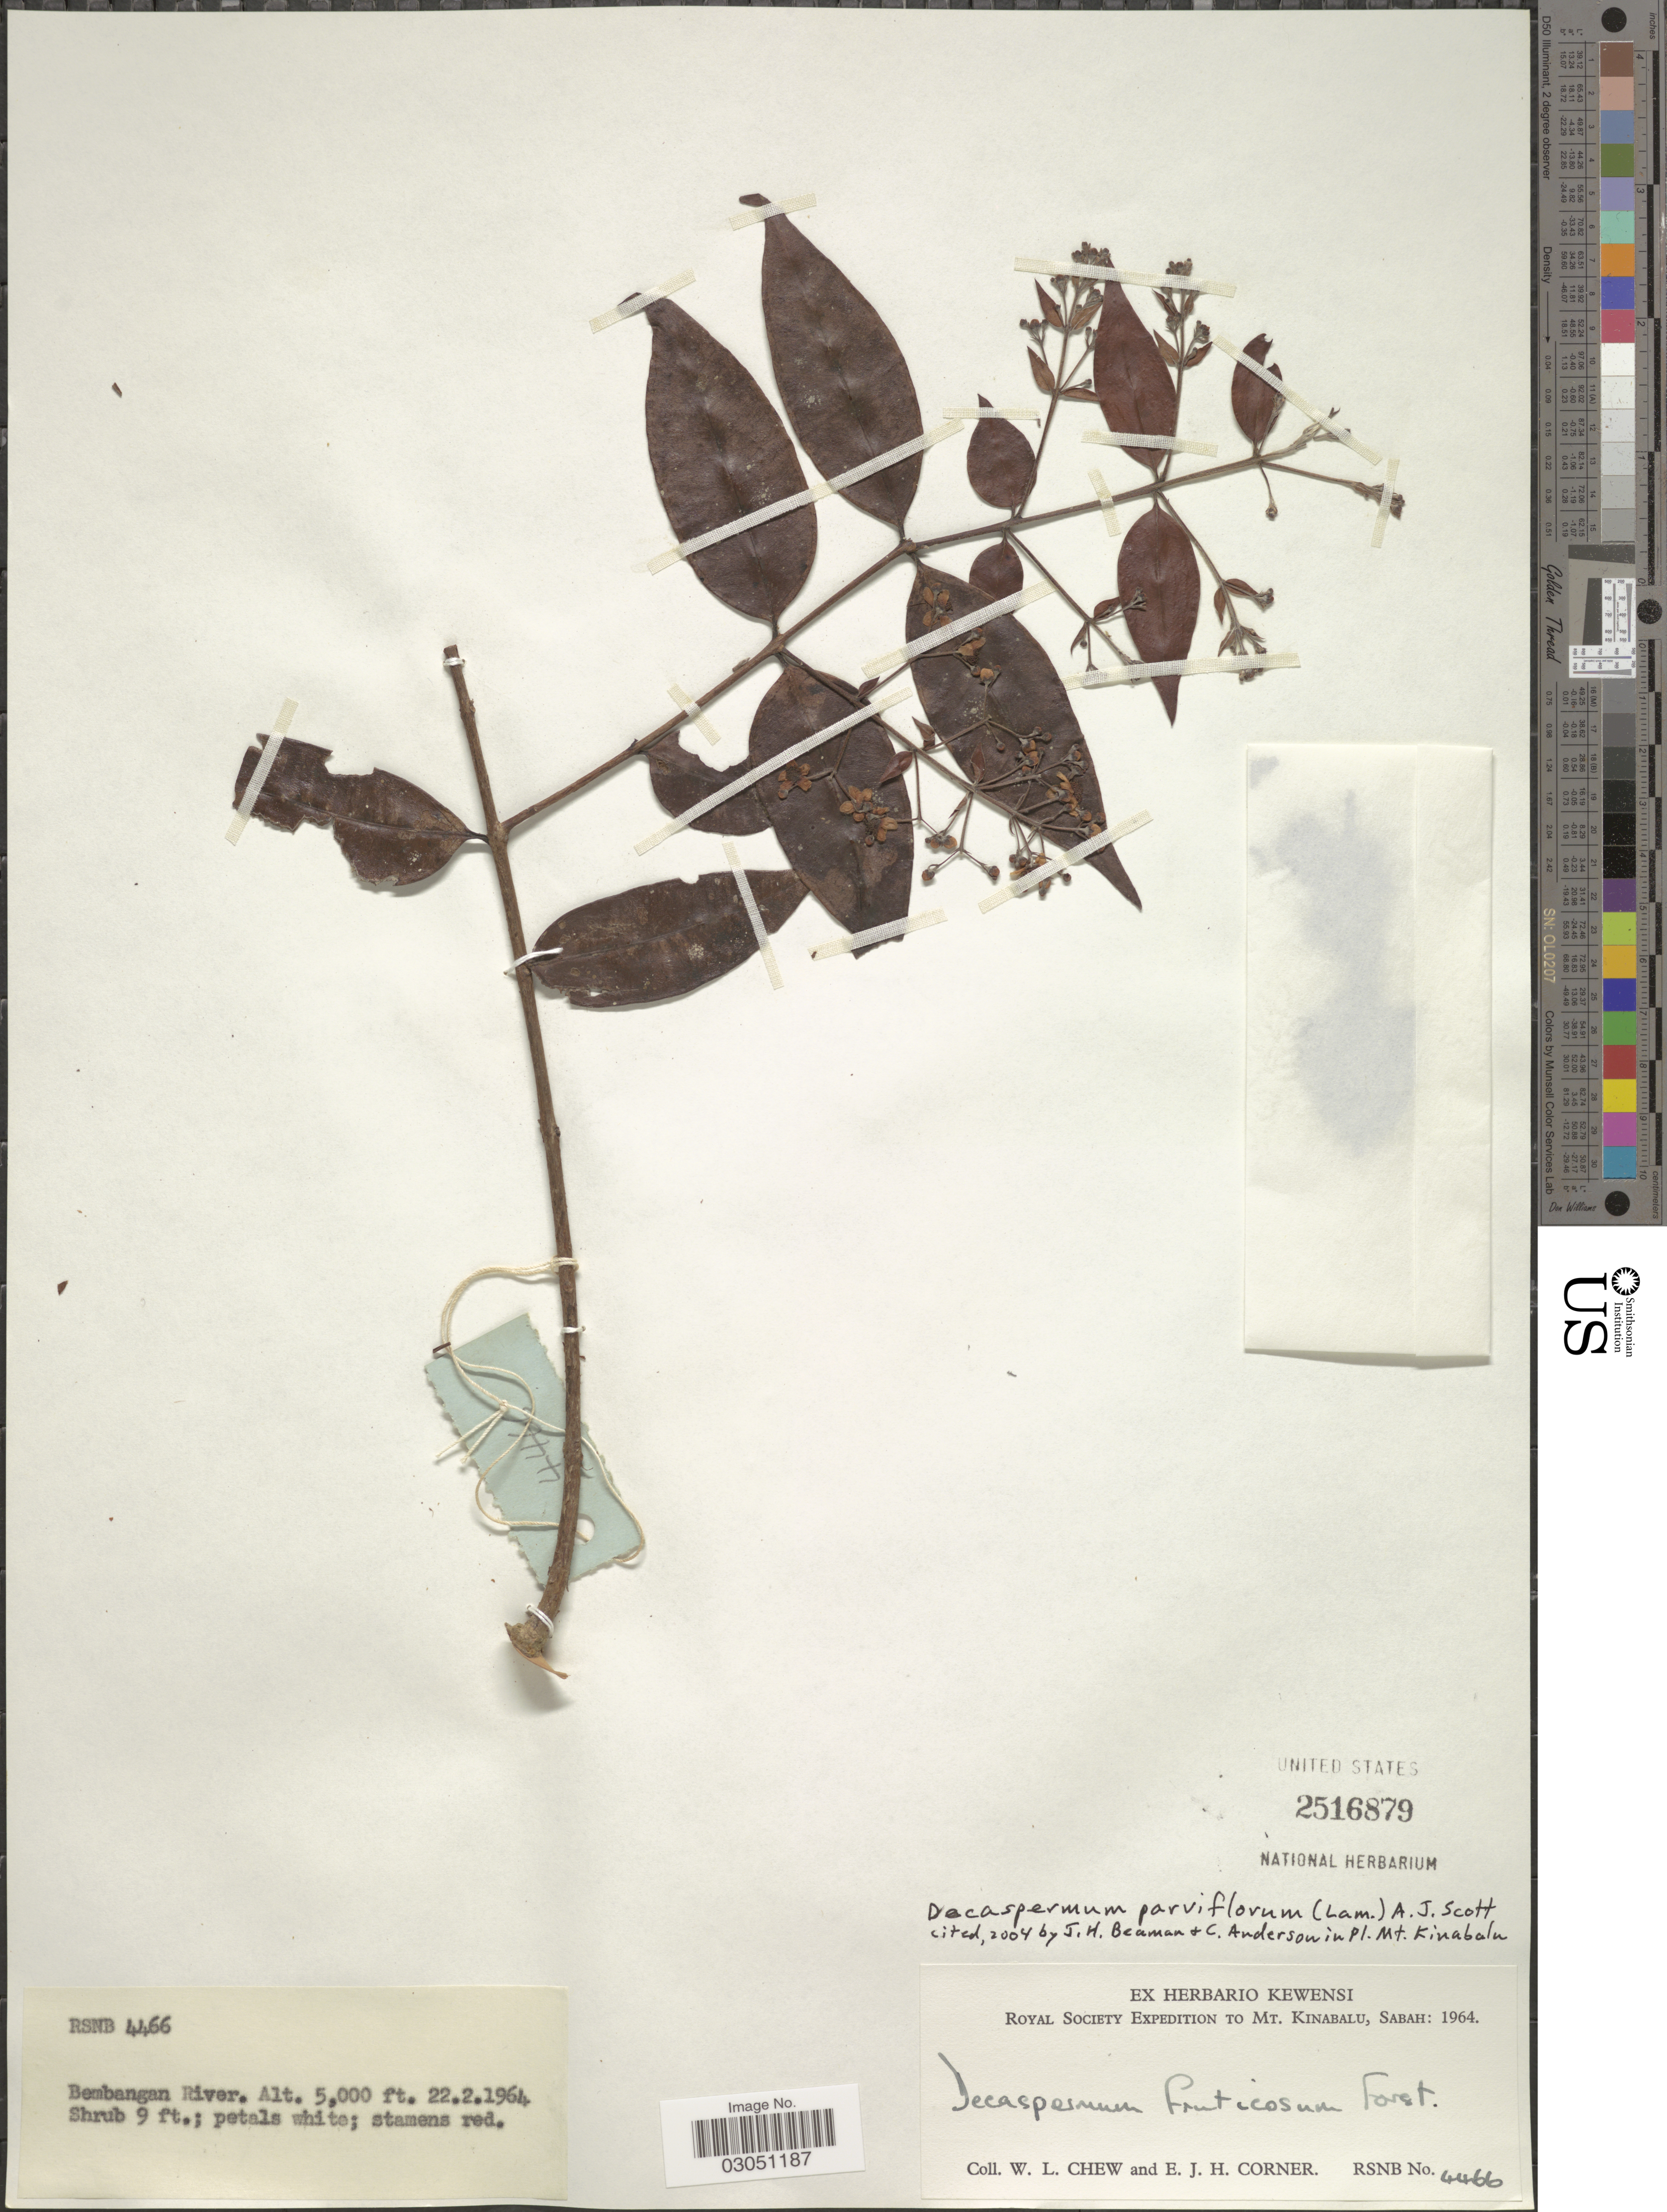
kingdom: Plantae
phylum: Tracheophyta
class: Magnoliopsida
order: Myrtales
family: Myrtaceae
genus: Decaspermum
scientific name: Decaspermum parviflorum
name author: (Lam.) A.J. Scott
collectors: W. Chew & E. Corner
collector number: RSNB4466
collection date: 1964-02-22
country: Malaysia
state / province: Sabah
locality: Mt. Kinabalu, Sabah. Bembangan River.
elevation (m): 1524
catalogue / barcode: US 2516879